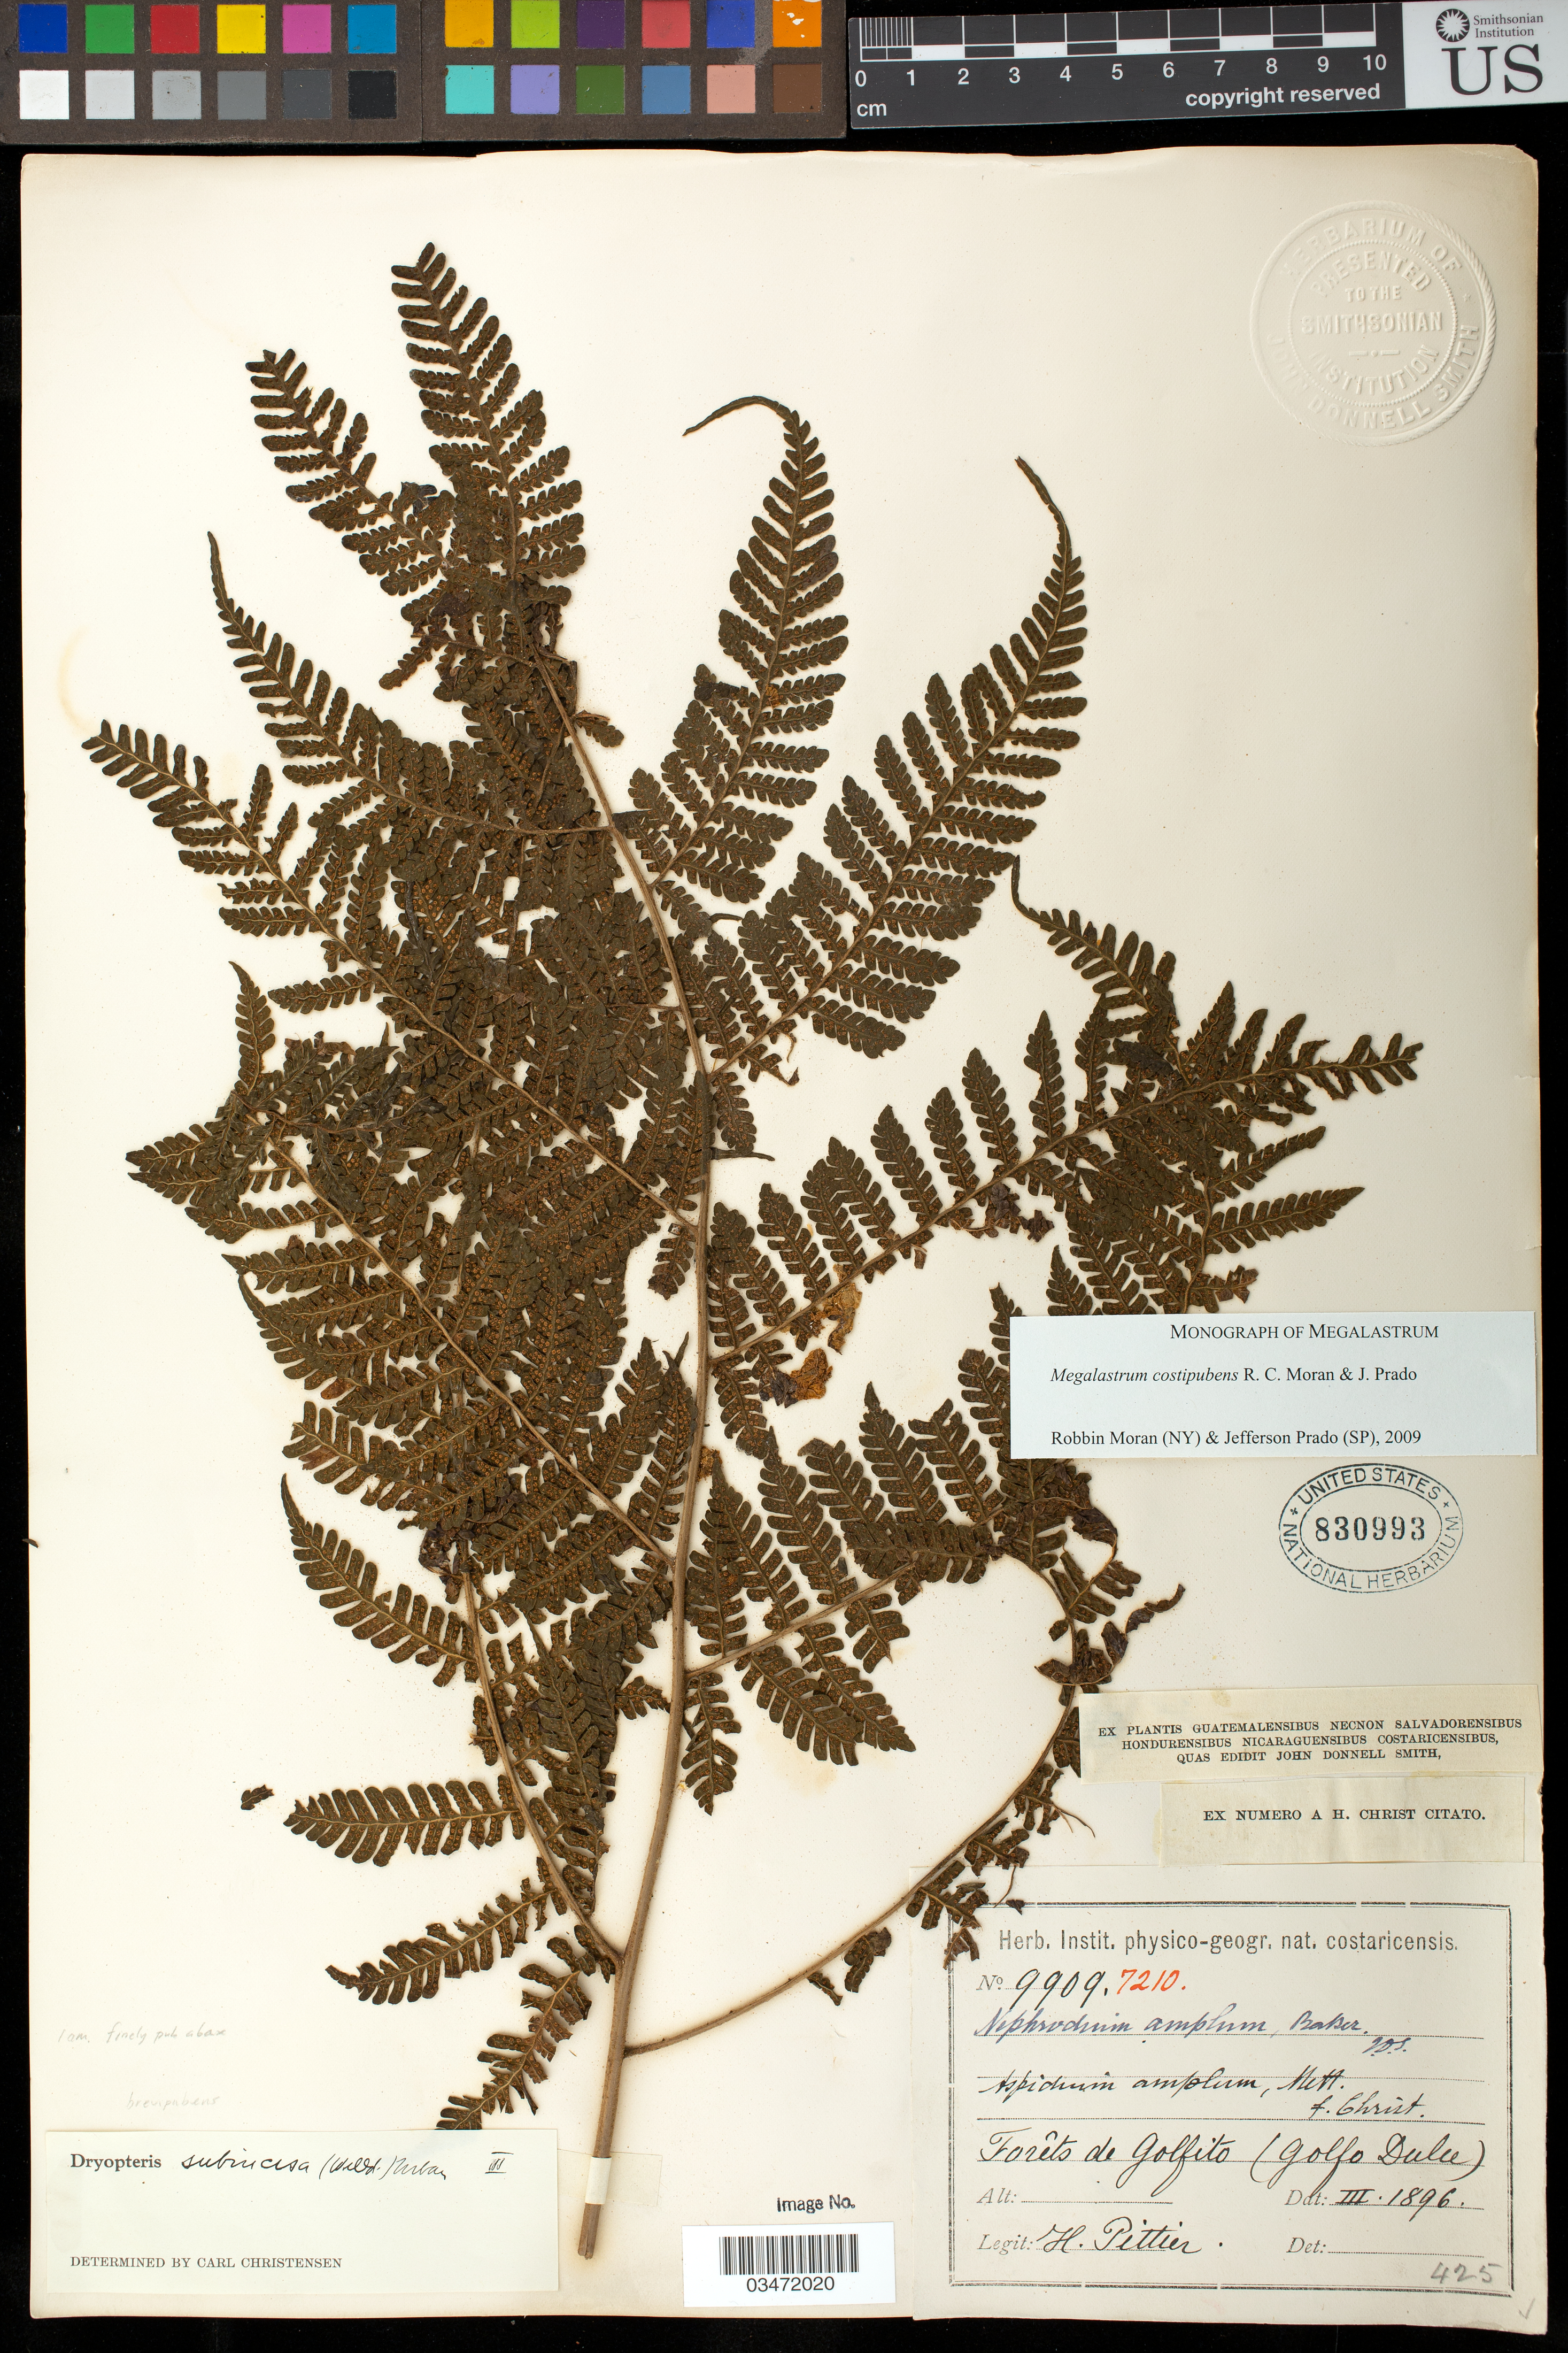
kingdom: Plantae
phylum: Tracheophyta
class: Polypodiopsida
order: Polypodiales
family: Dryopteridaceae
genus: Megalastrum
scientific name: Megalastrum costipubens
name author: R.C. Moran & J. Prado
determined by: Moran, R. C.; Prado, J.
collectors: H. F. Pittier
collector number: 9909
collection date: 1896-03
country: Costa Rica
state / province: Puntarenas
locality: Golfito (Golfo Dulce)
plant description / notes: Also numbered: 7210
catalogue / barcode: US 830993